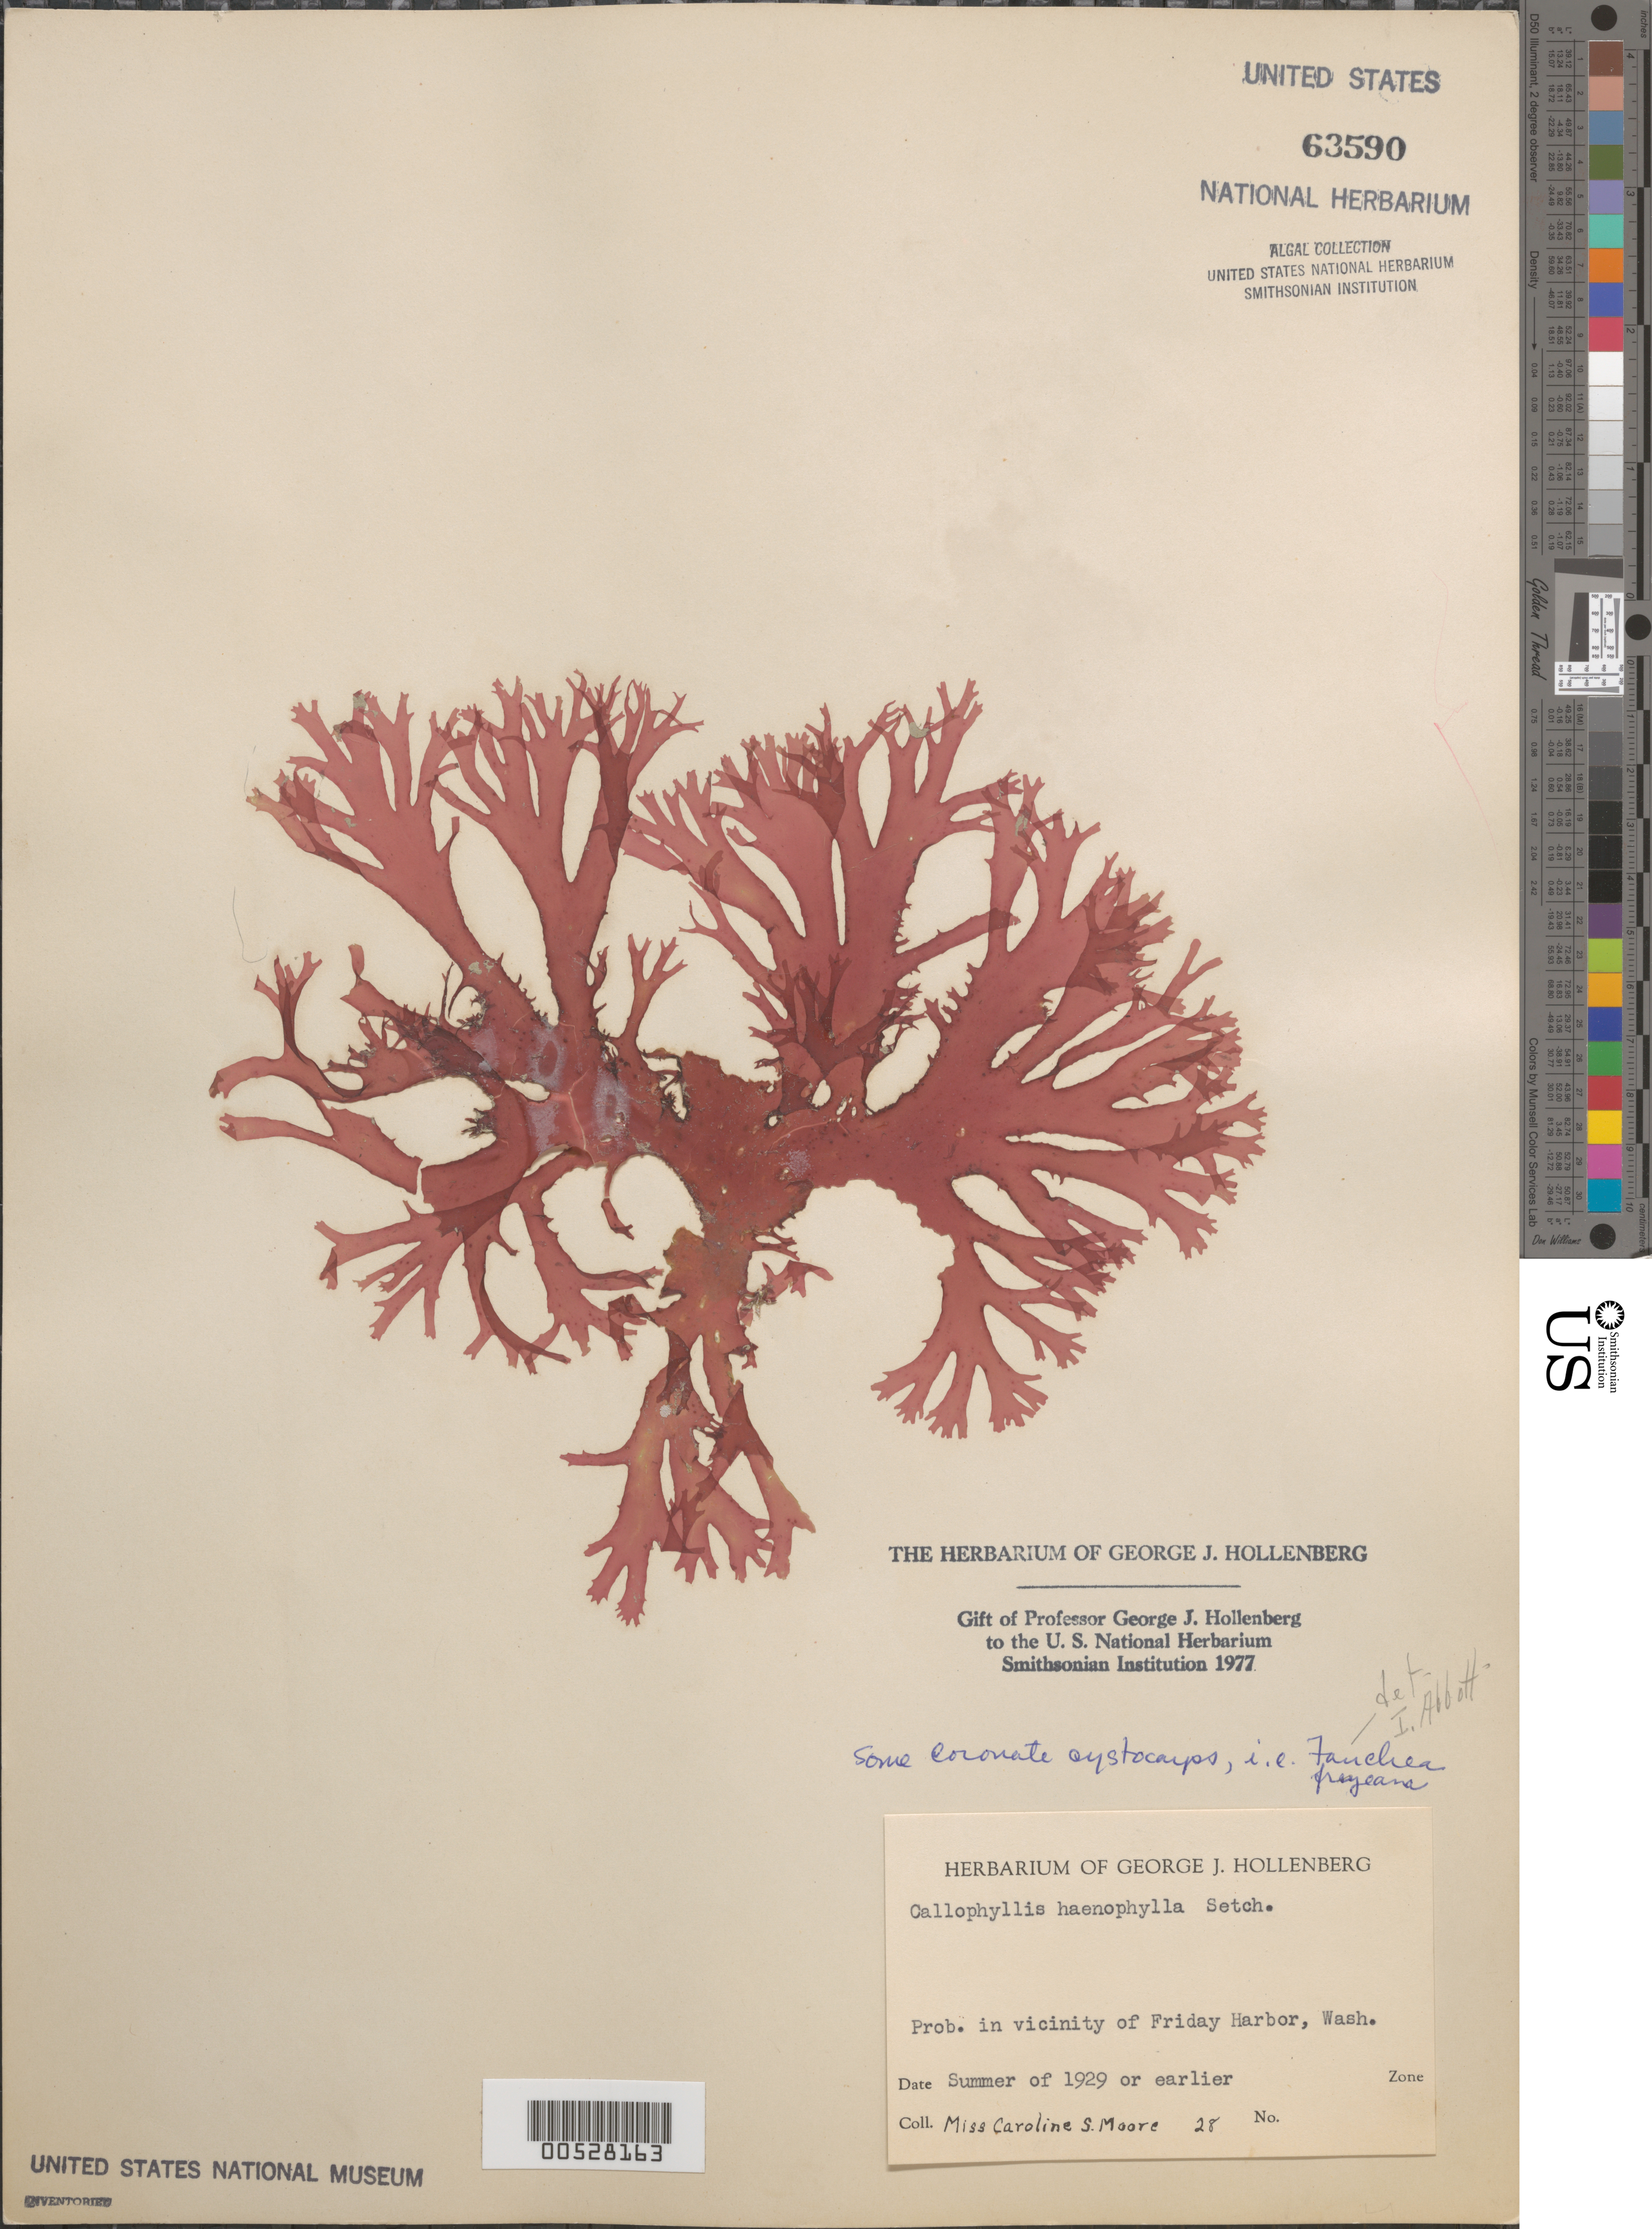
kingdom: Plantae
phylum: Rhodophyta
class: Florideophyceae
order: Rhodymeniales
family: Faucheaceae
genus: Gloiocladia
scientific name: Gloiocladia fryeana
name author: (Setchell) N. Sánchez & Rodríguez-Prieto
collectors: C. Moore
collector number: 28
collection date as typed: Sum 1929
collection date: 1929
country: United States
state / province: Washington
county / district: San Juan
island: San Juan Island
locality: Probably Friday Harbor area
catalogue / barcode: US 63590